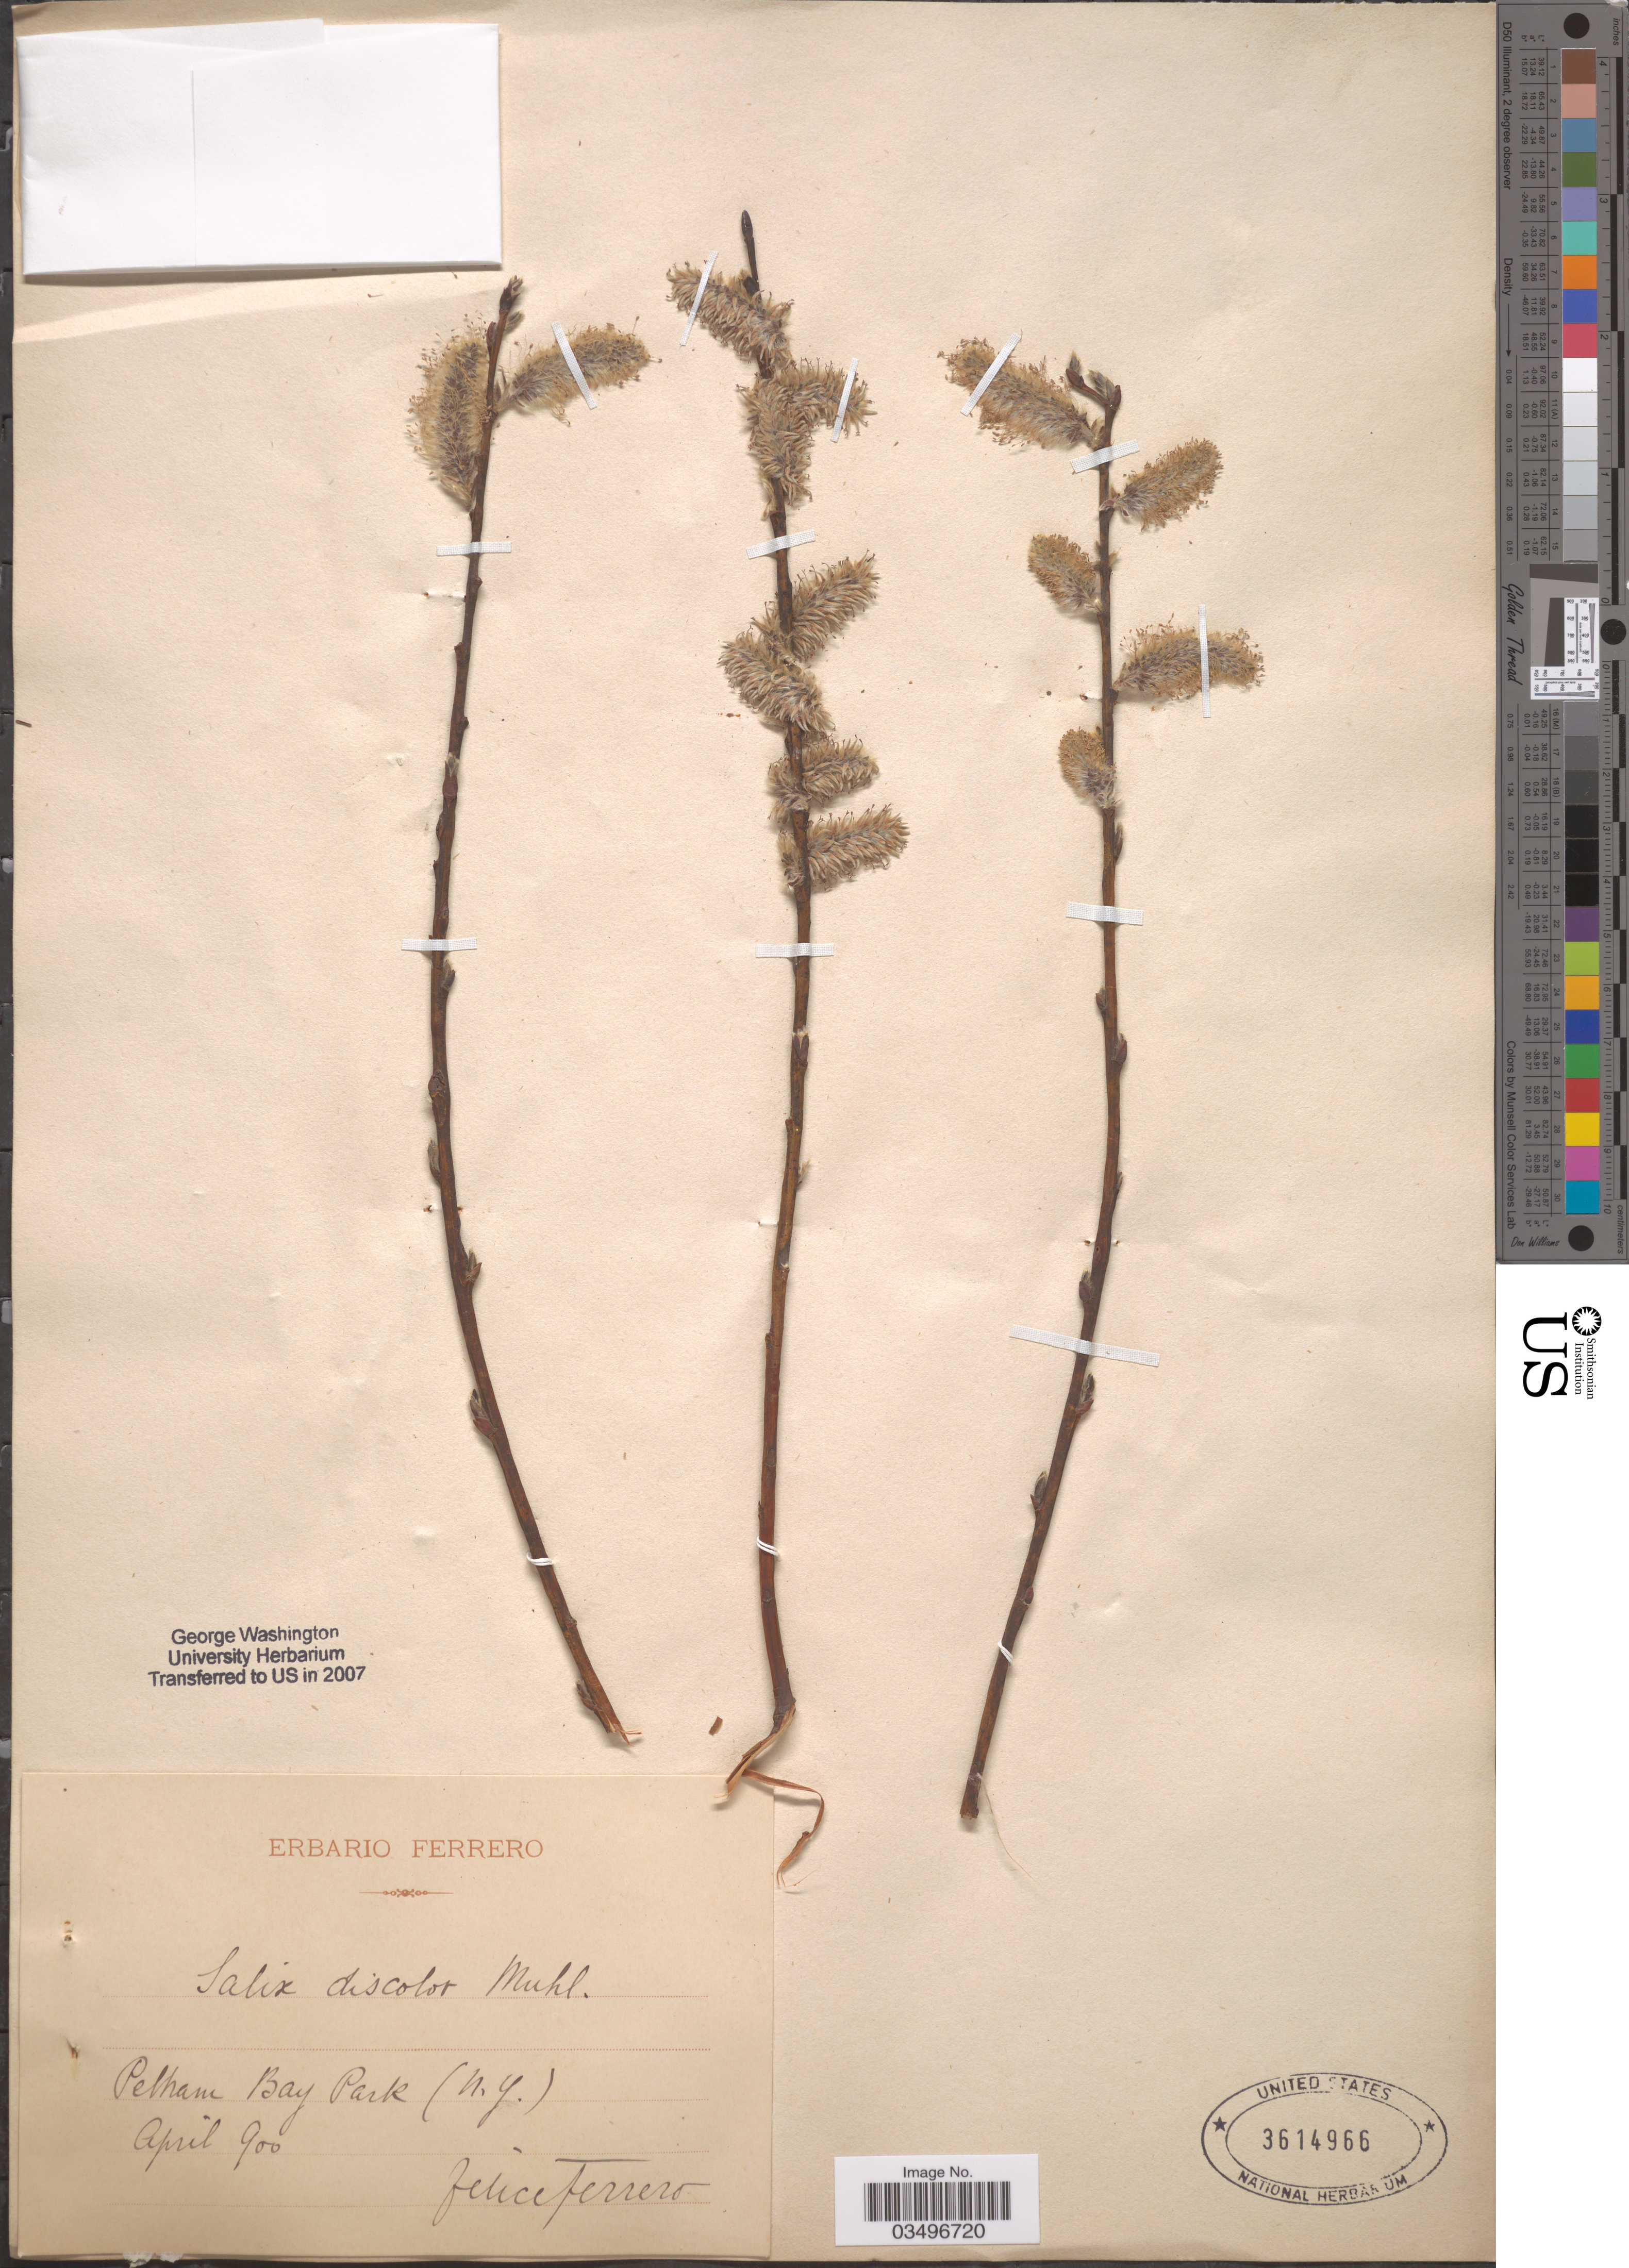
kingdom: Plantae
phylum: Tracheophyta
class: Magnoliopsida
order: Malpighiales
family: Salicaceae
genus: Salix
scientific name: Salix discolor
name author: Muhl.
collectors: F. Ferrero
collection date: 1900-04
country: United States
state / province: New York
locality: Pelham Bay Park.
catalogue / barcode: US 3614966